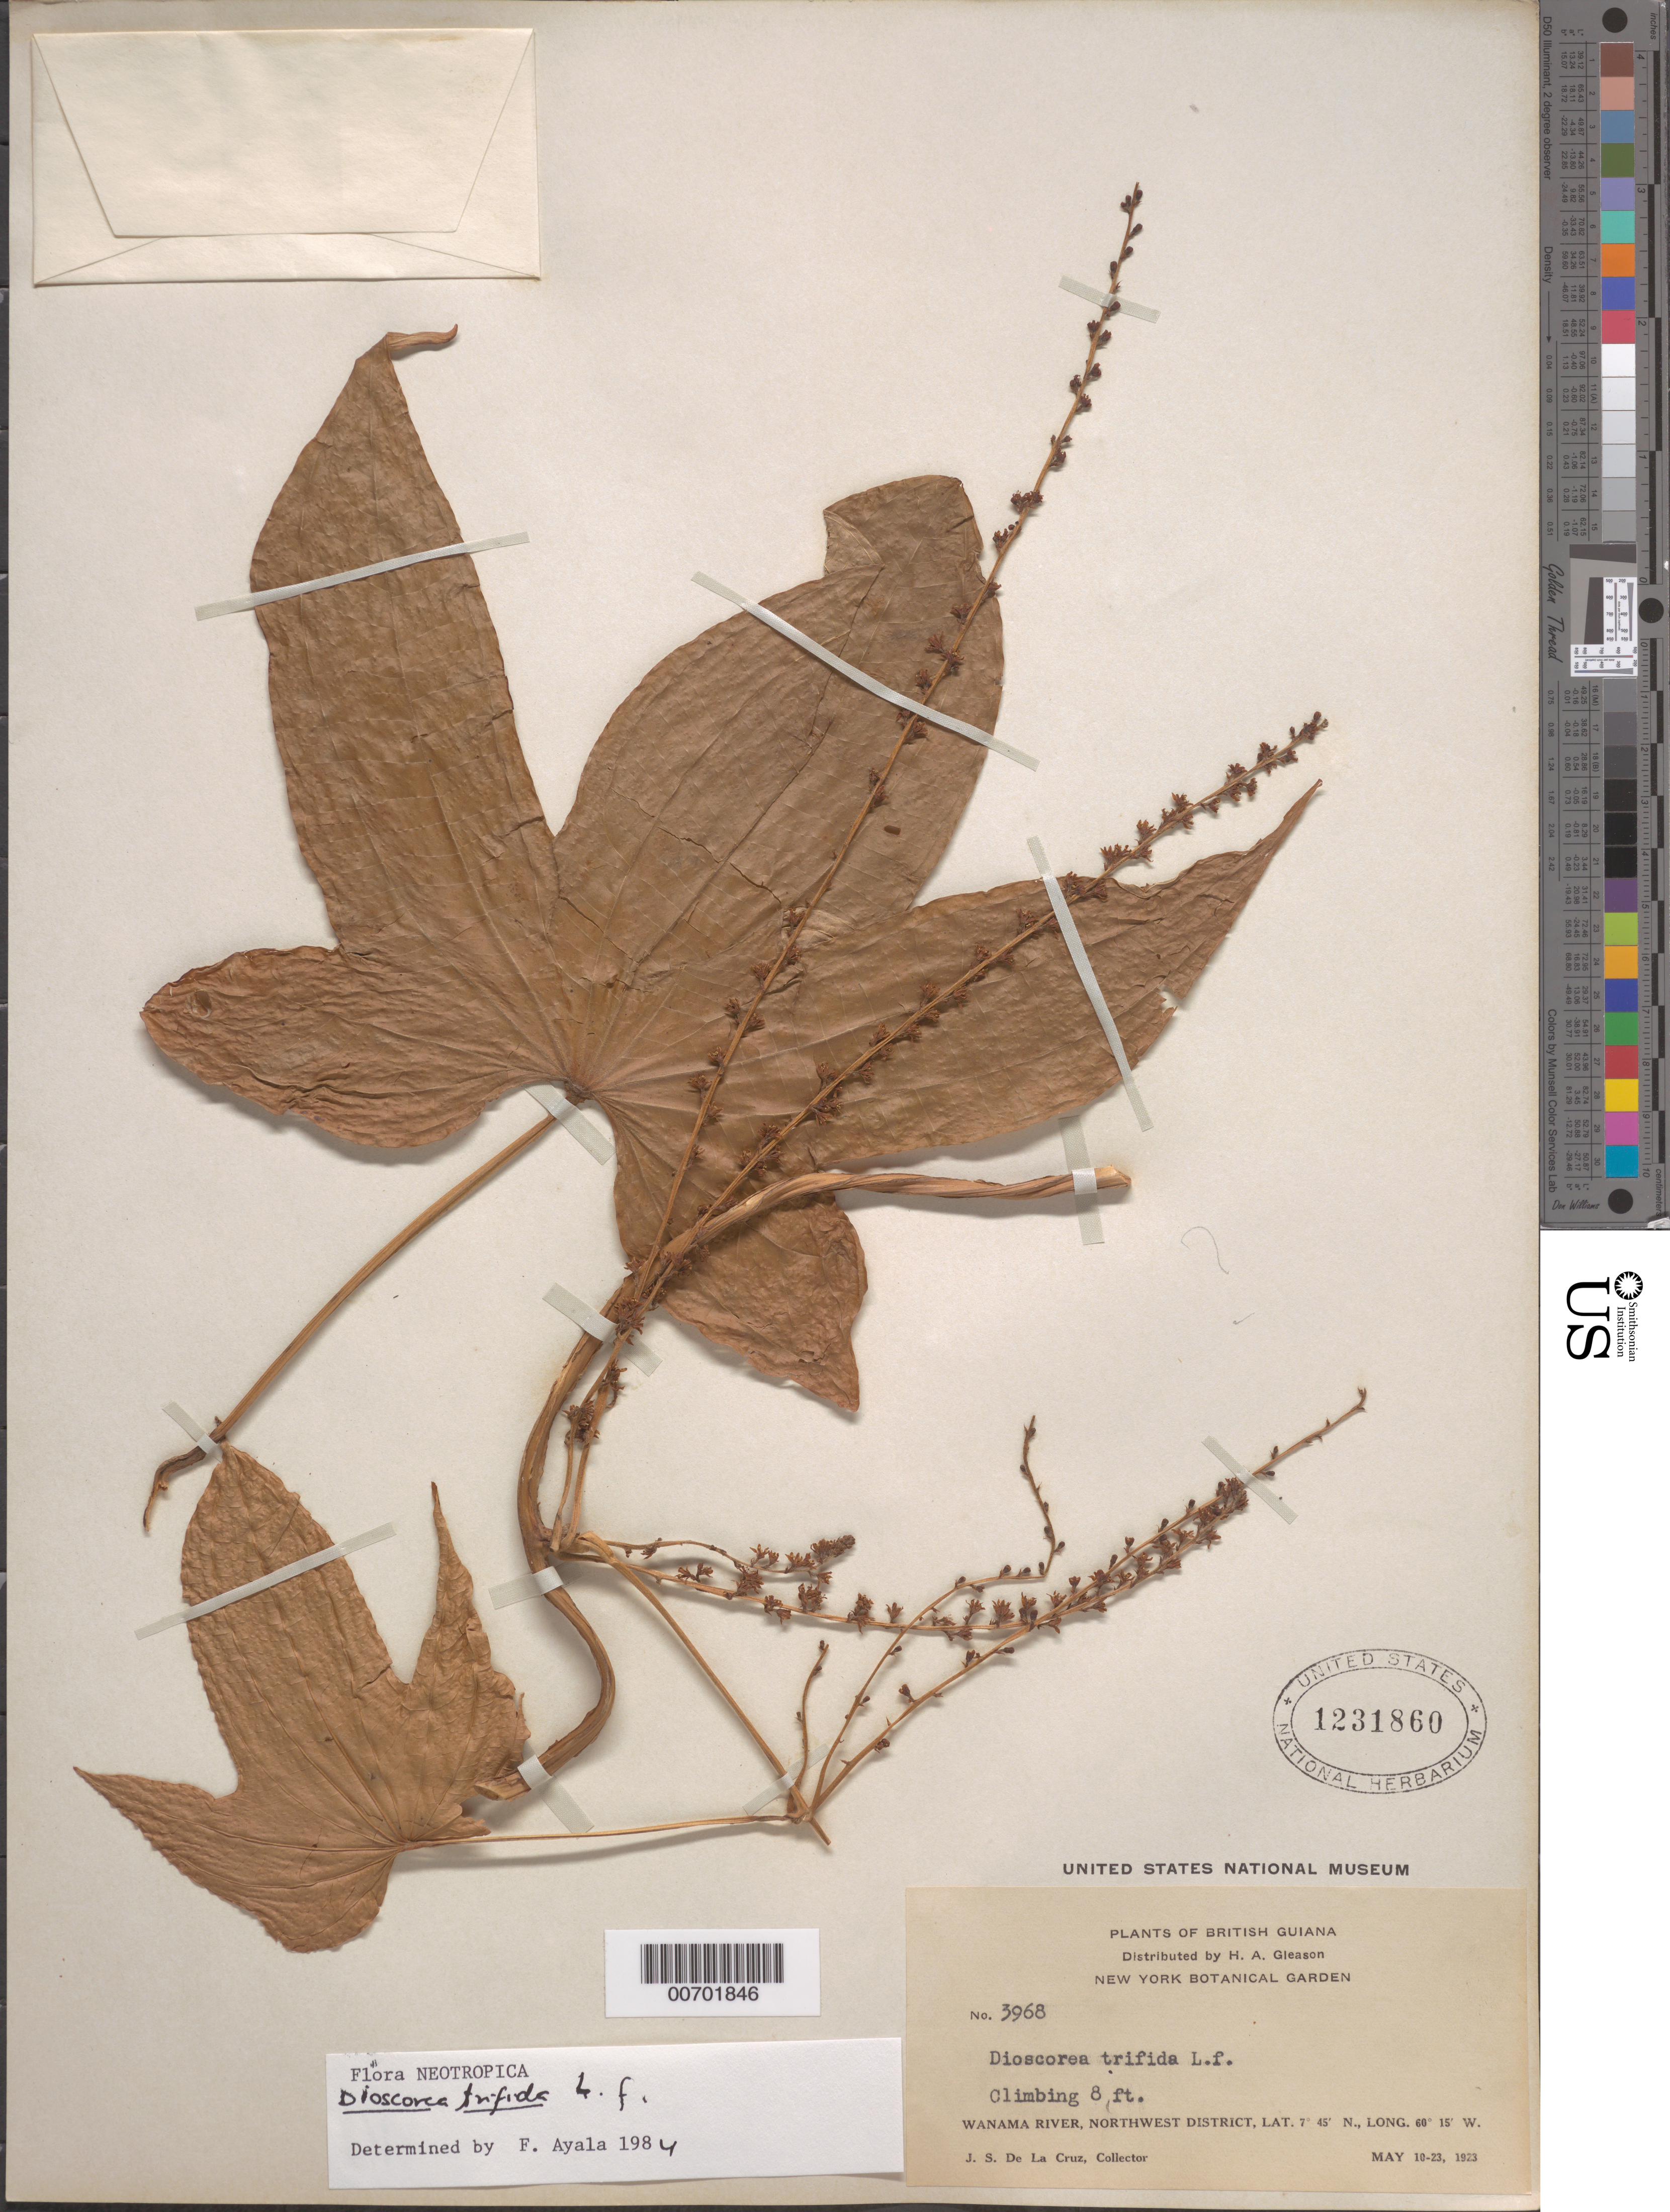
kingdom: Plantae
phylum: Tracheophyta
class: Liliopsida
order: Dioscoreales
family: Dioscoreaceae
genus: Dioscorea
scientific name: Dioscorea trifida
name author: L. f.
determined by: Ayala F., Franklin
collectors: J. S. de la Cruz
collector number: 3968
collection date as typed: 10-May-23 to 23-May-23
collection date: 1923-05-10/1923-05-23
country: Guyana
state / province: Barima-Waini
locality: Wanama R., NW District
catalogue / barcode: US 1231860